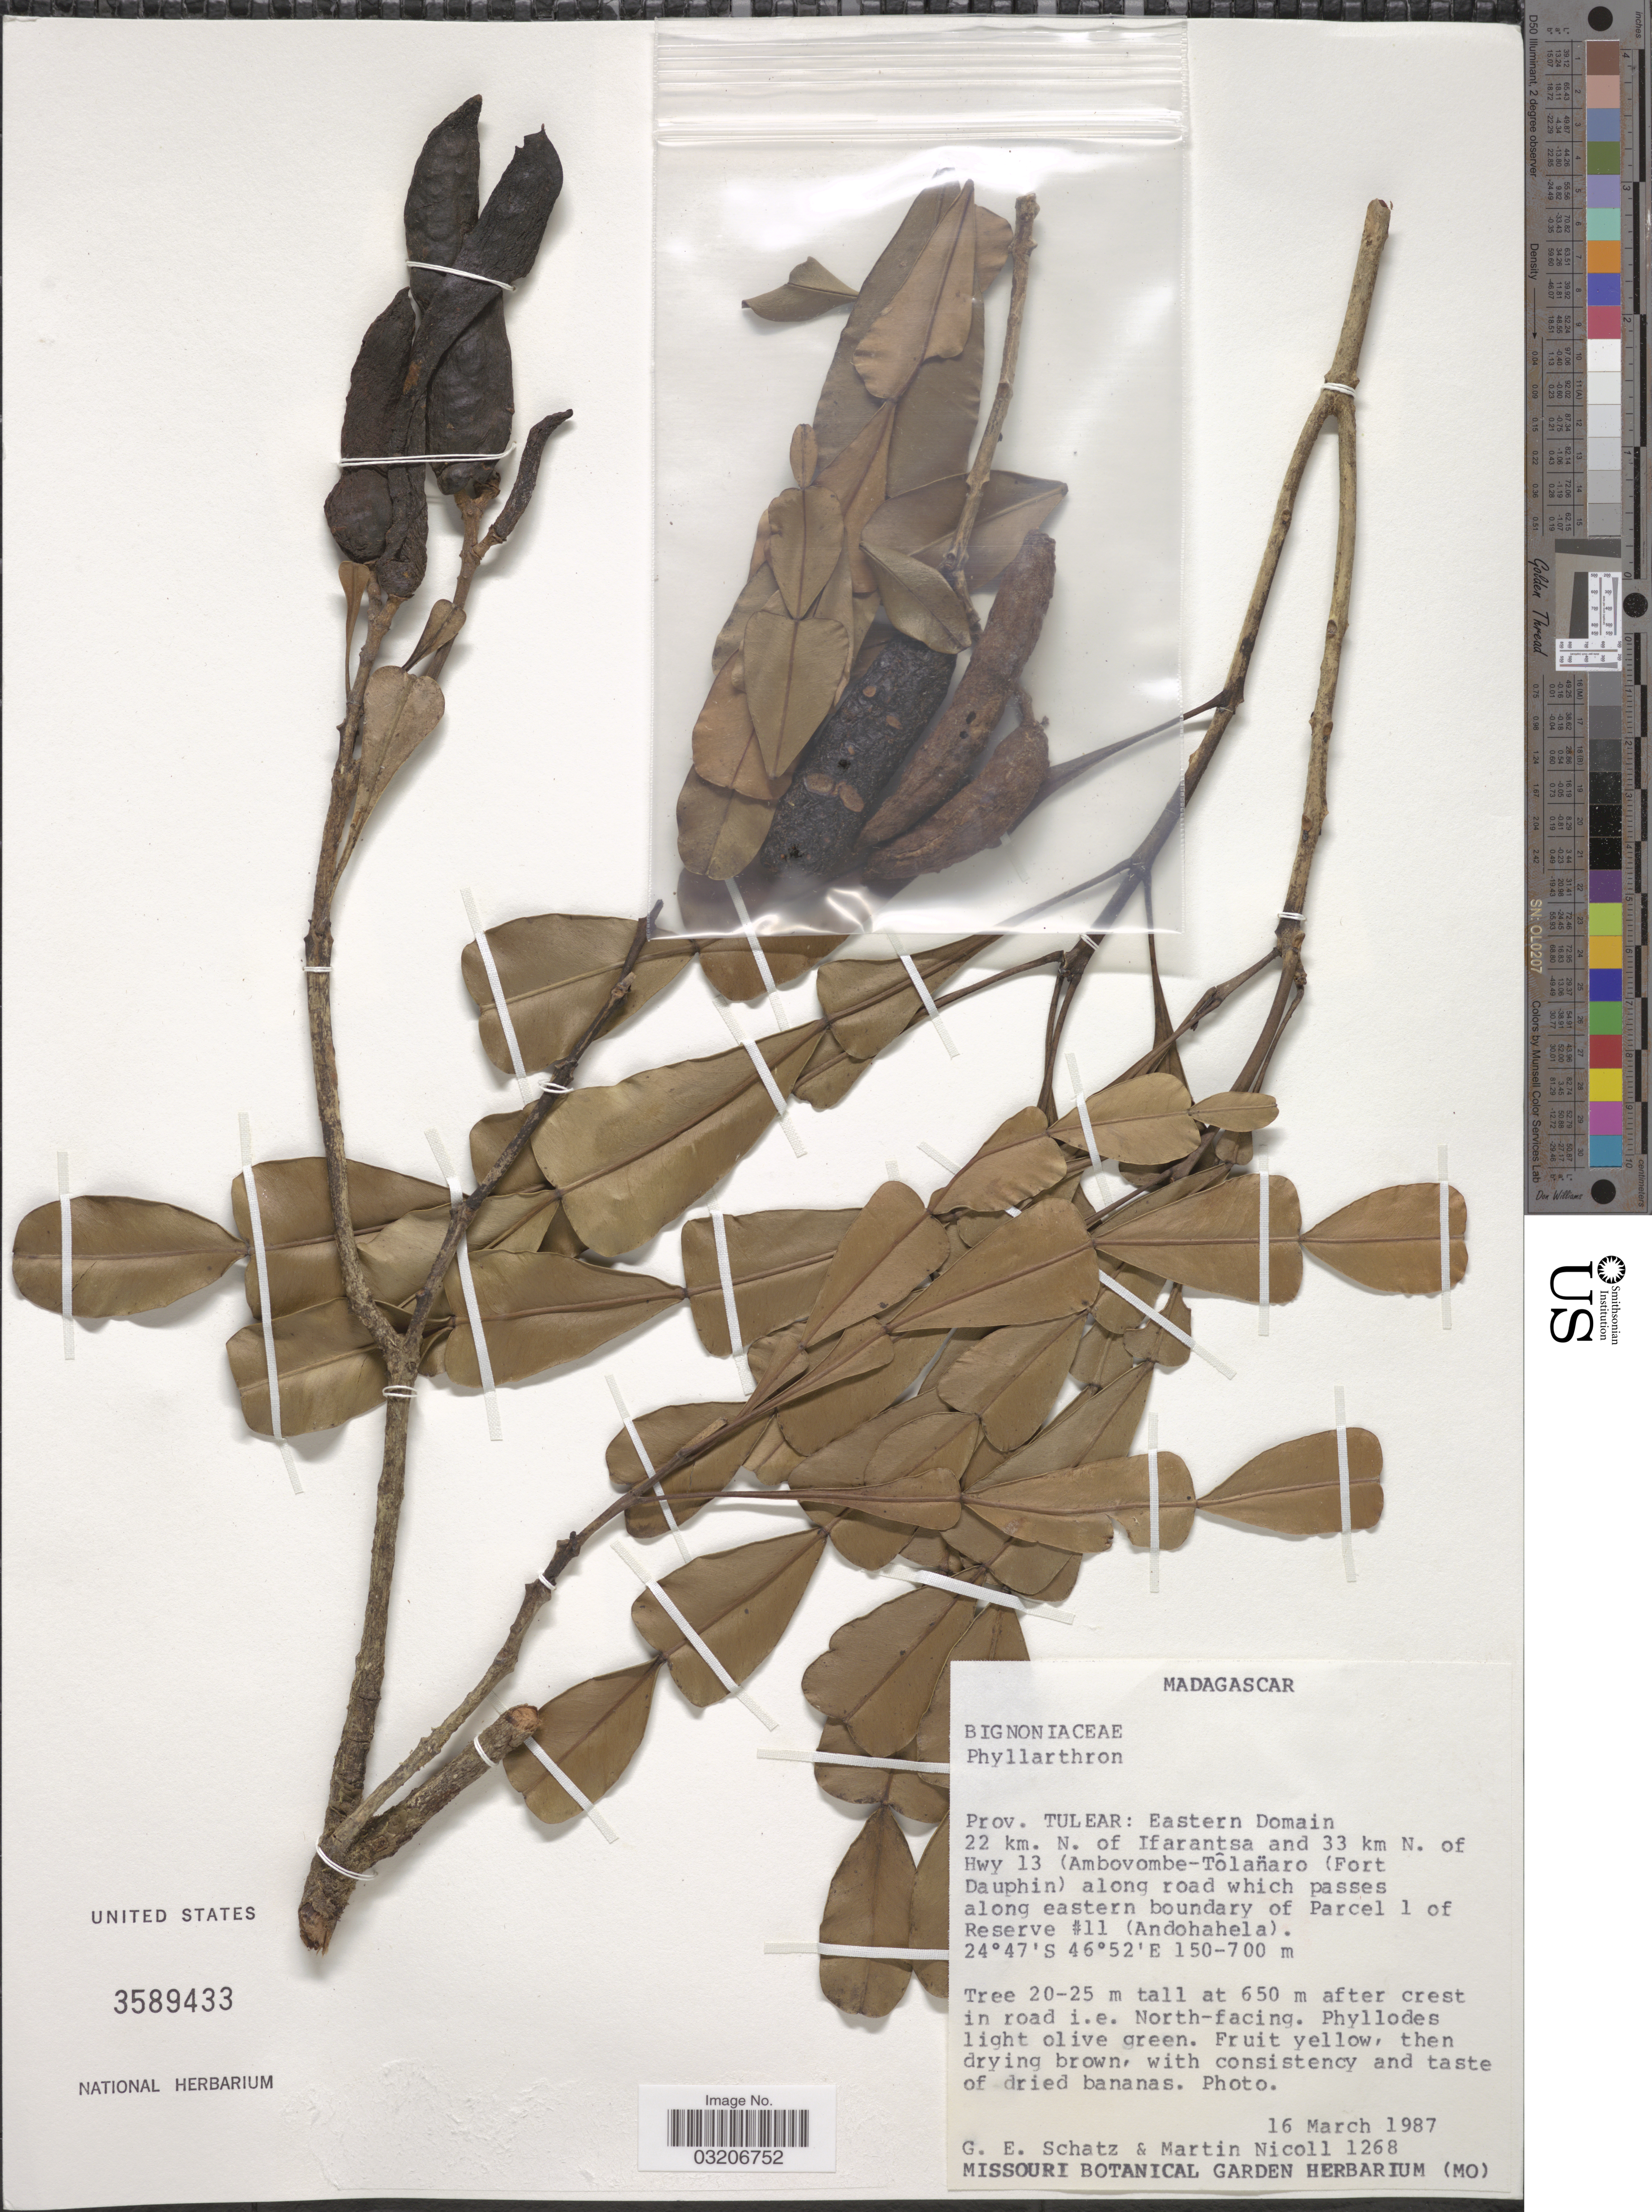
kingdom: Plantae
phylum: Tracheophyta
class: Magnoliopsida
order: Lamiales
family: Bignoniaceae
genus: Phyllarthron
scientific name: Phyllarthron sp.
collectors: G. Schatz & M. Nicoll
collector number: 1268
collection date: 1987-03-16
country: Madagascar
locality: Prov. Tulear: Eastern Domain. 22 km. N. of Ifarantsa and 33 km N. of Hwy 13 (Ambovombe-Tôlanaro (Fort Dauphin) along road which passes along eastern boundary of Parcel 1 of Reserve #11 (Andohahela).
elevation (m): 150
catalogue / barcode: US 3589433